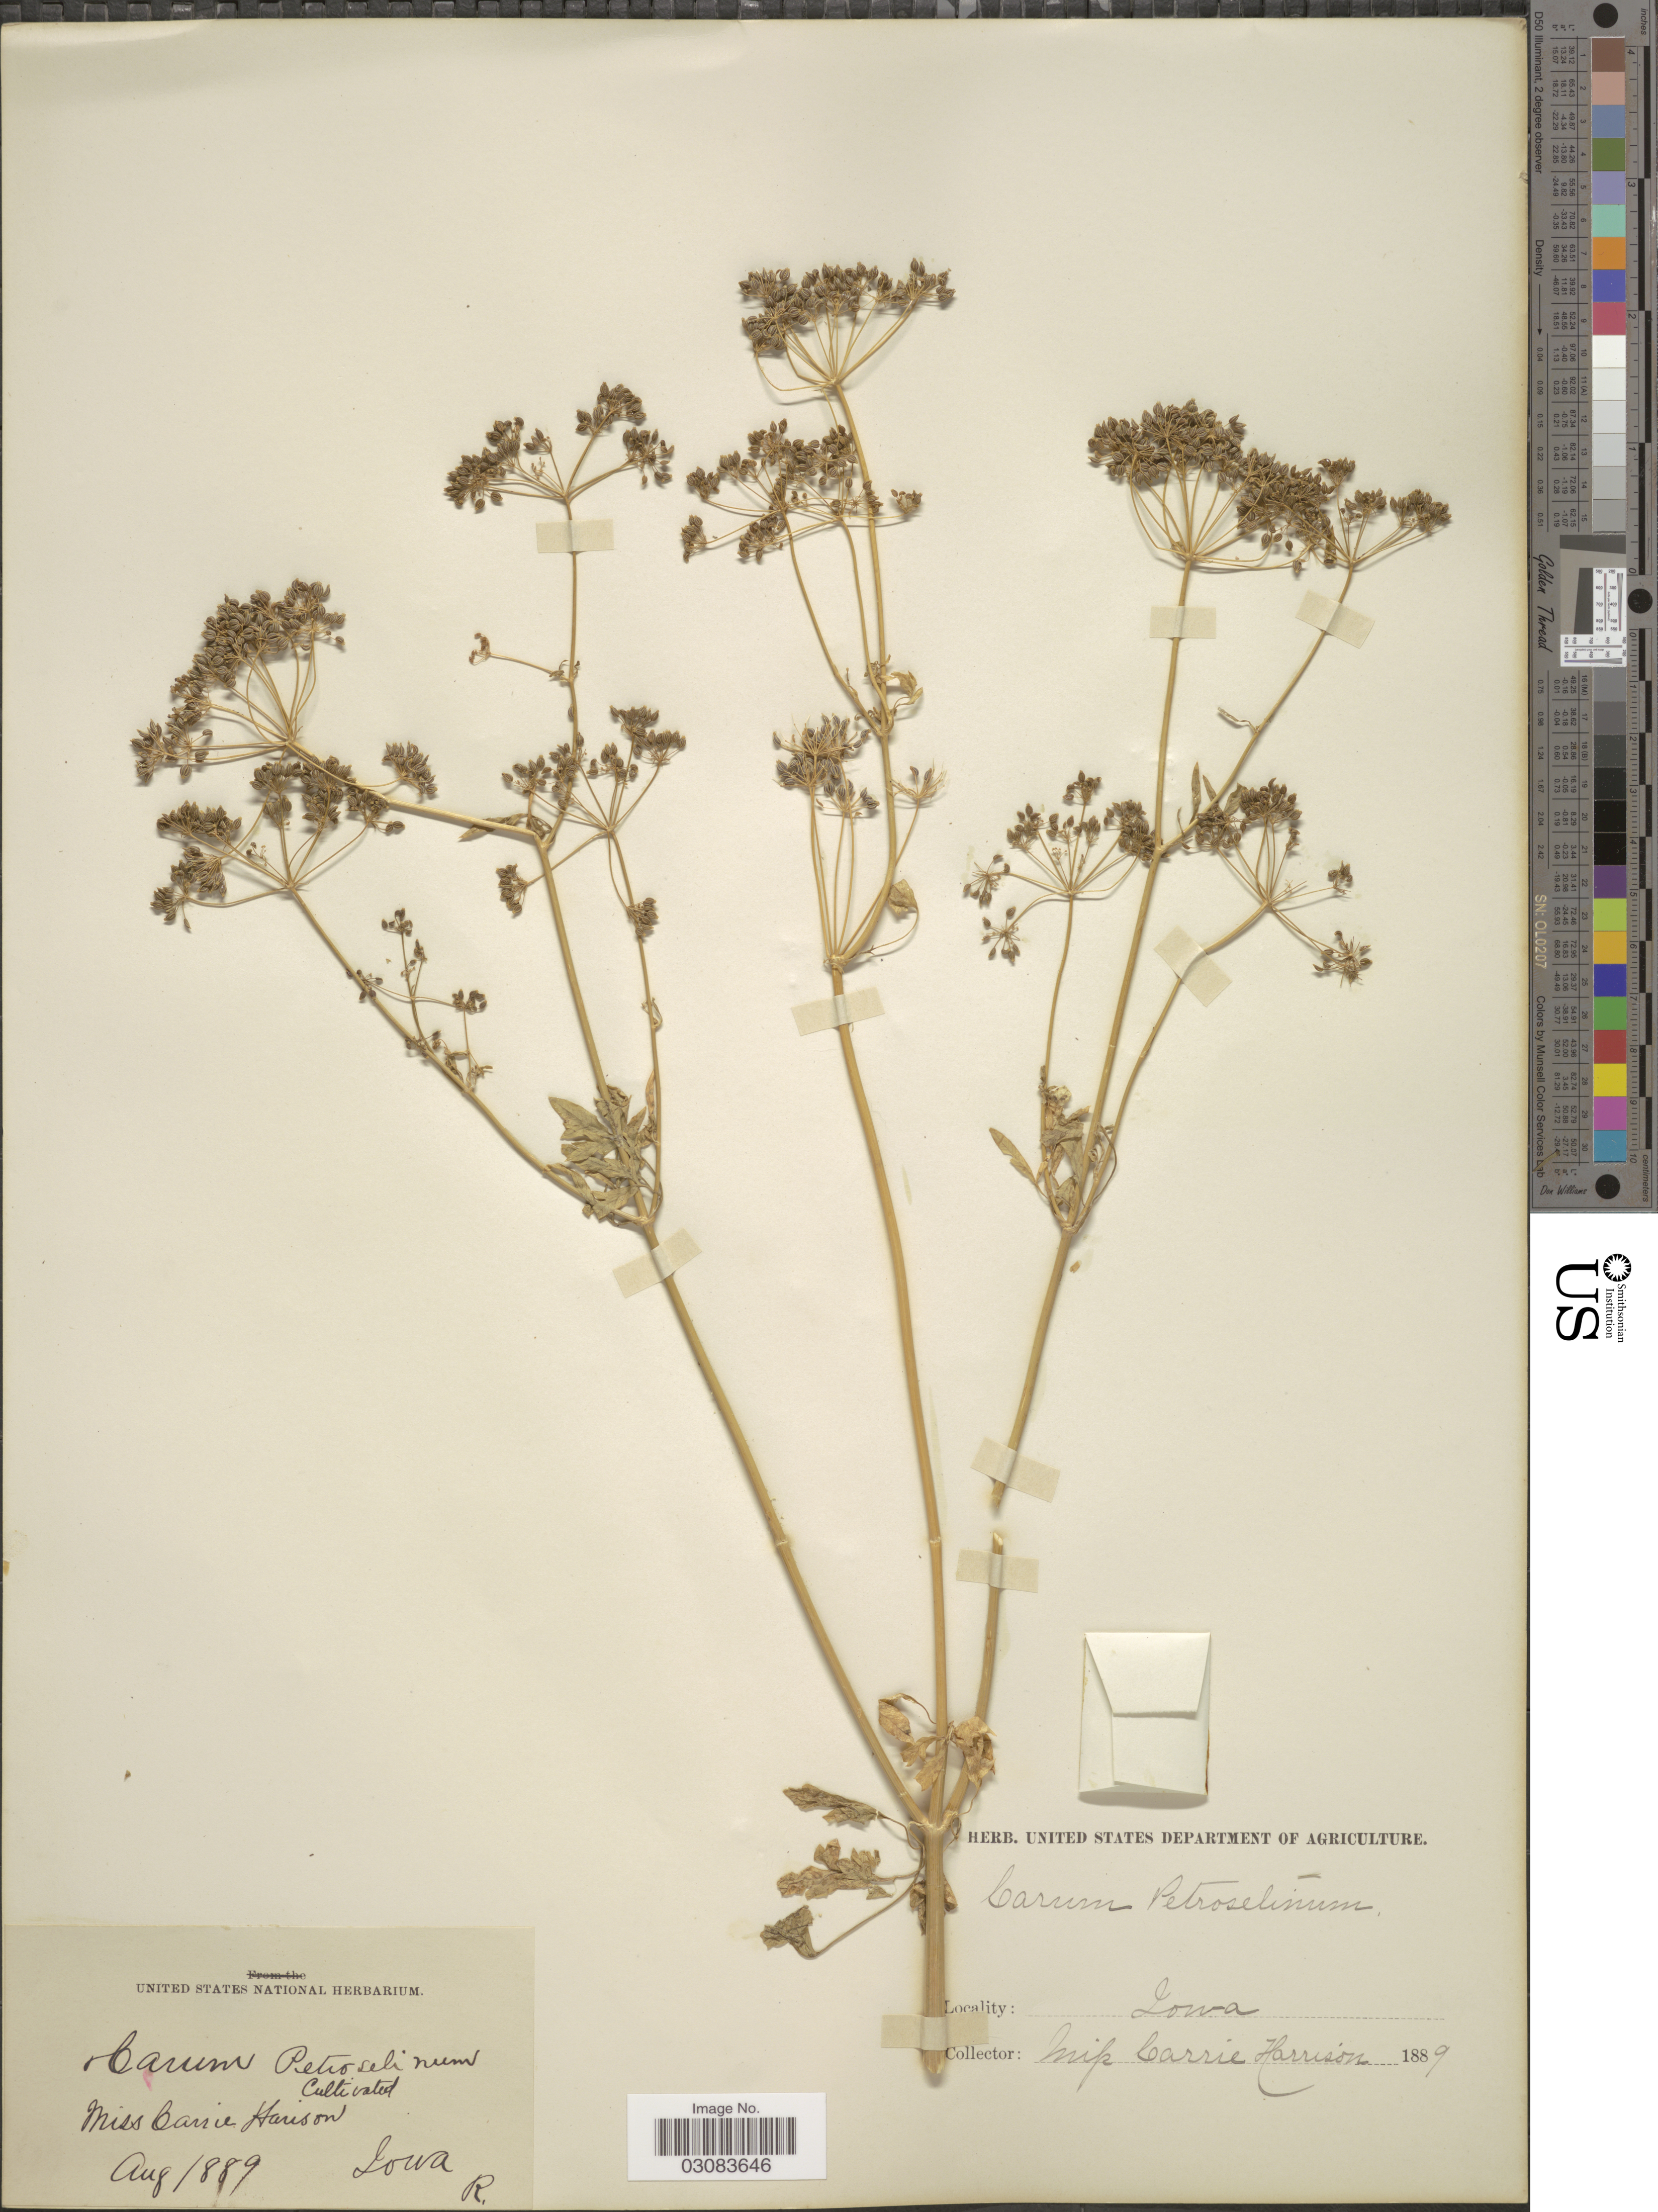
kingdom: Plantae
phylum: Tracheophyta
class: Magnoliopsida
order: Apiales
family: Apiaceae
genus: Petroselinum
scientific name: Petroselinum crispum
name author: (Mill.) Fuss.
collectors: C. Harrison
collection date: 1889-08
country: United States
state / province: Iowa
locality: Iowa R.